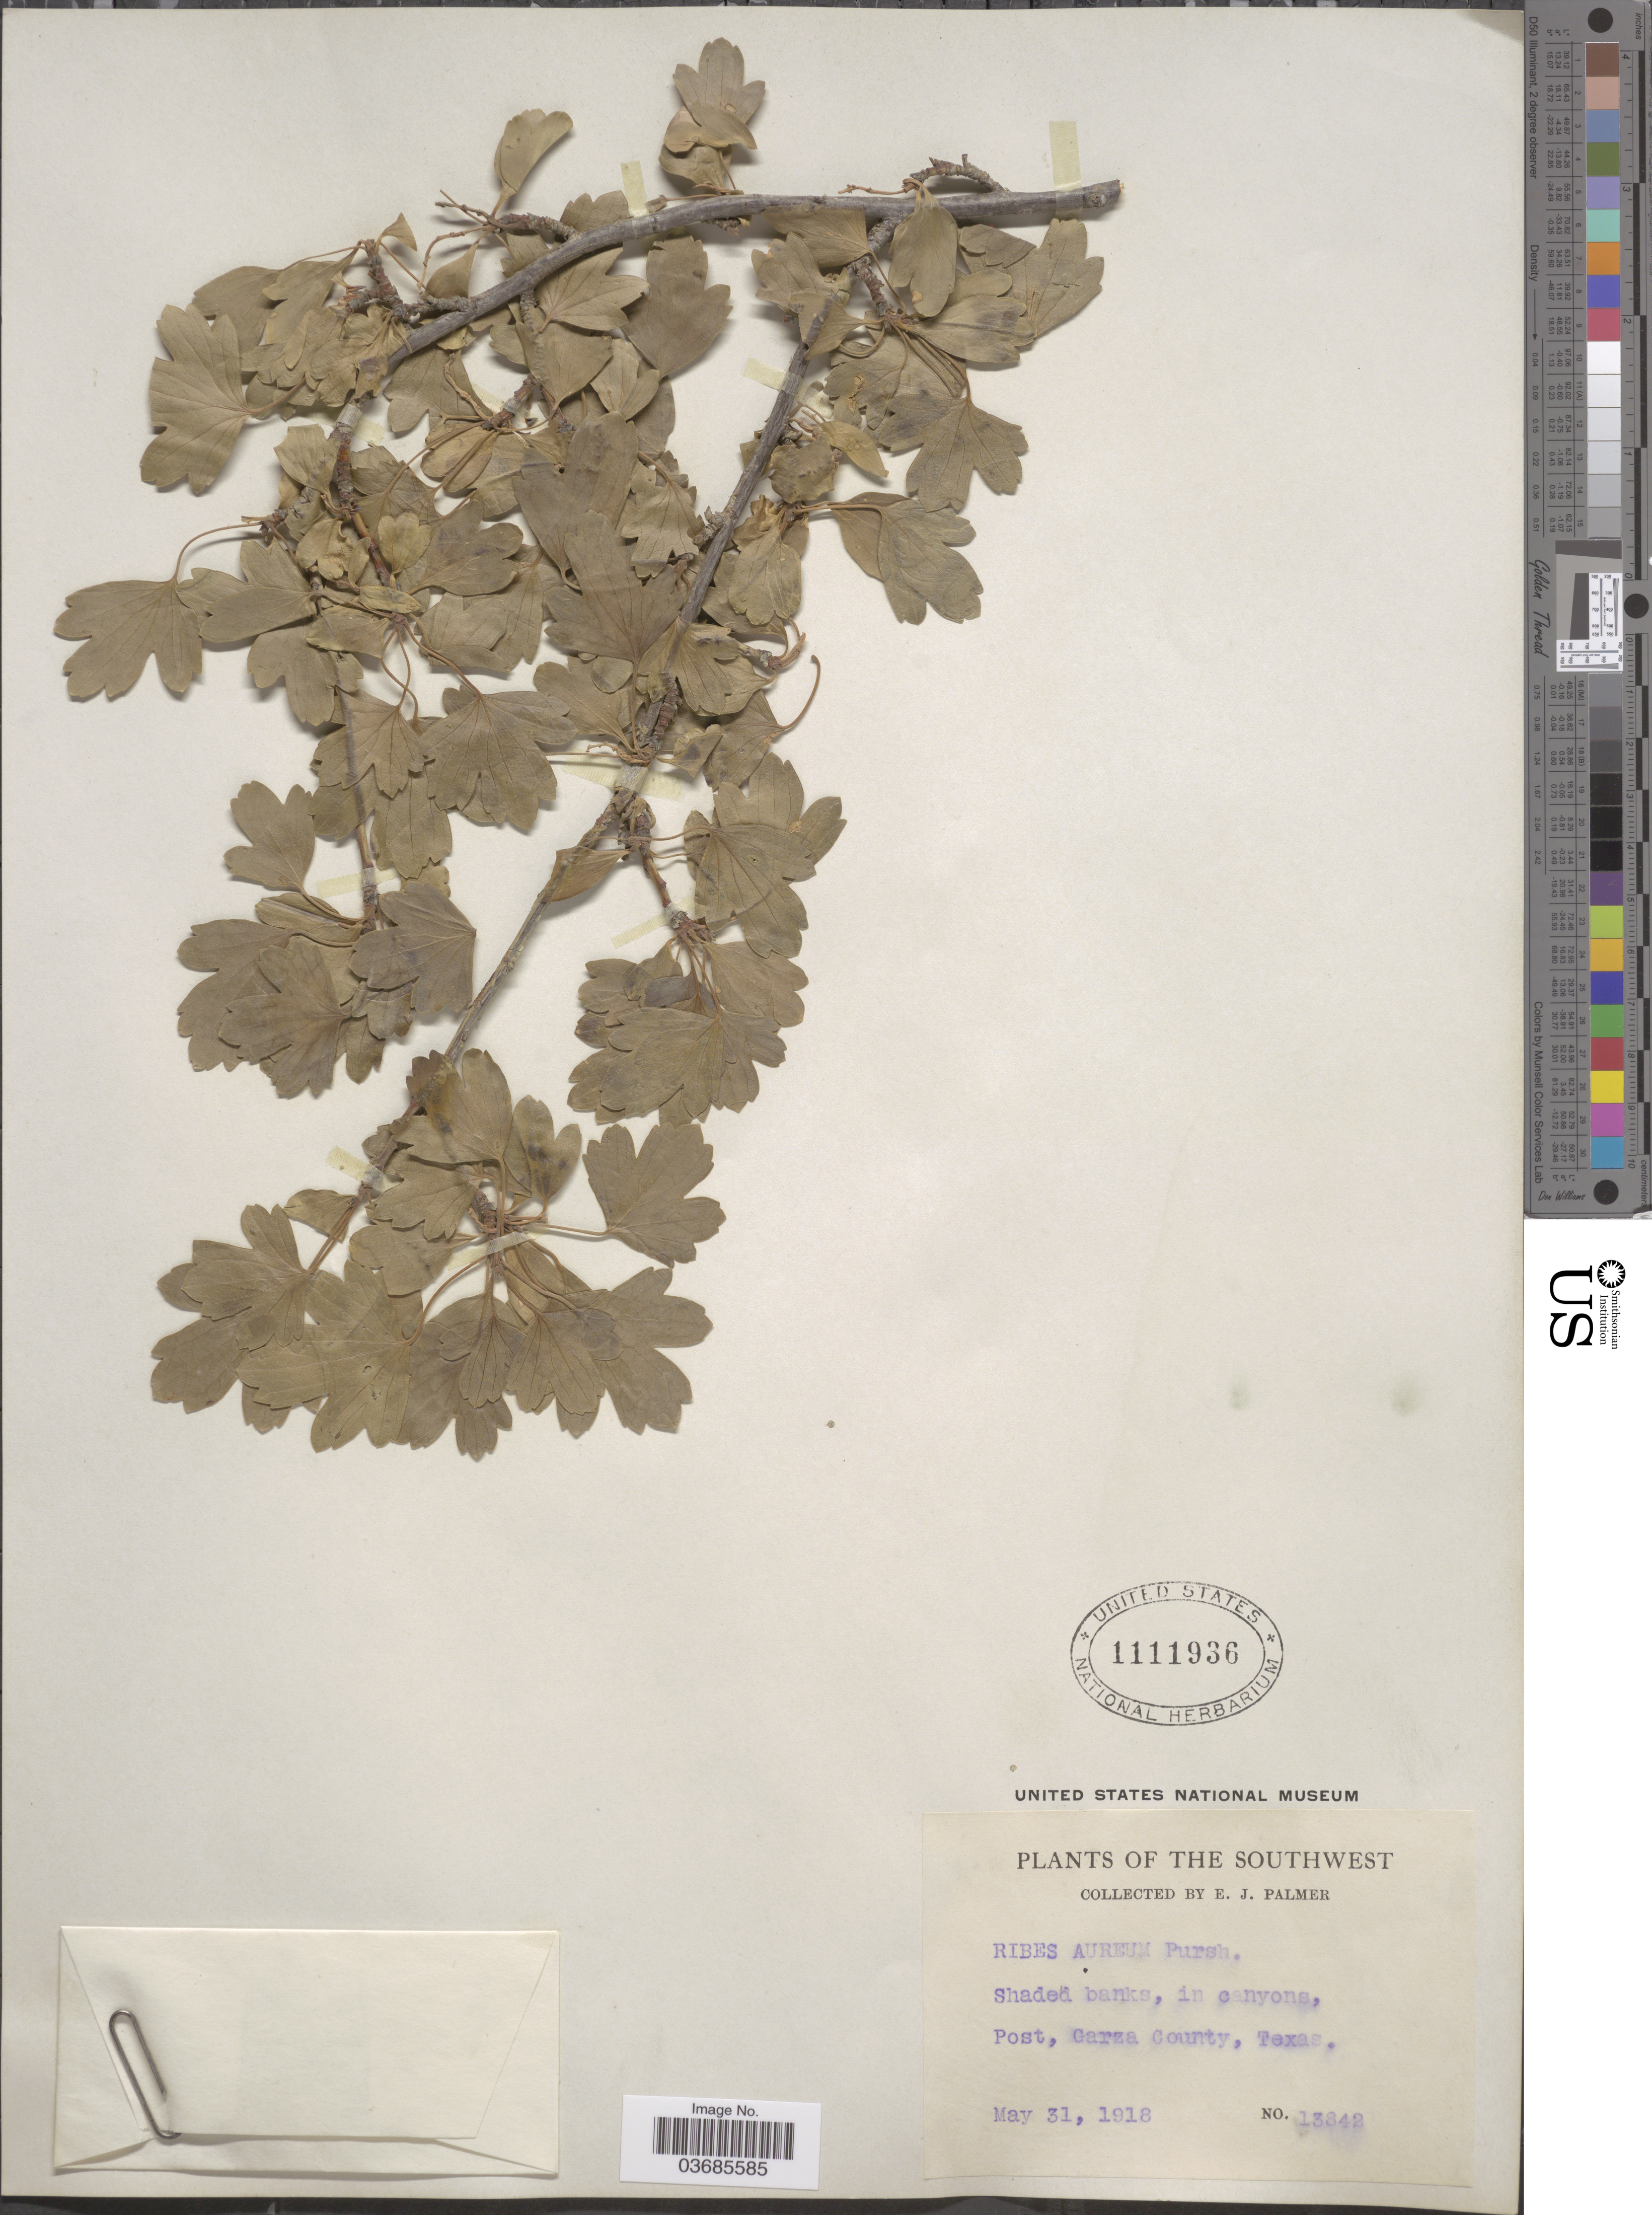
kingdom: Plantae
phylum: Tracheophyta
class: Magnoliopsida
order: Saxifragales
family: Grossulariaceae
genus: Ribes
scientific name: Ribes aureum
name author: Pursh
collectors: E. J. Palmer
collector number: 13842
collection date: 1918-05-31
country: United States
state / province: Texas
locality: The Southwest. Shaded banks, in canyons, Post, Garza County.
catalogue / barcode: US 1111936